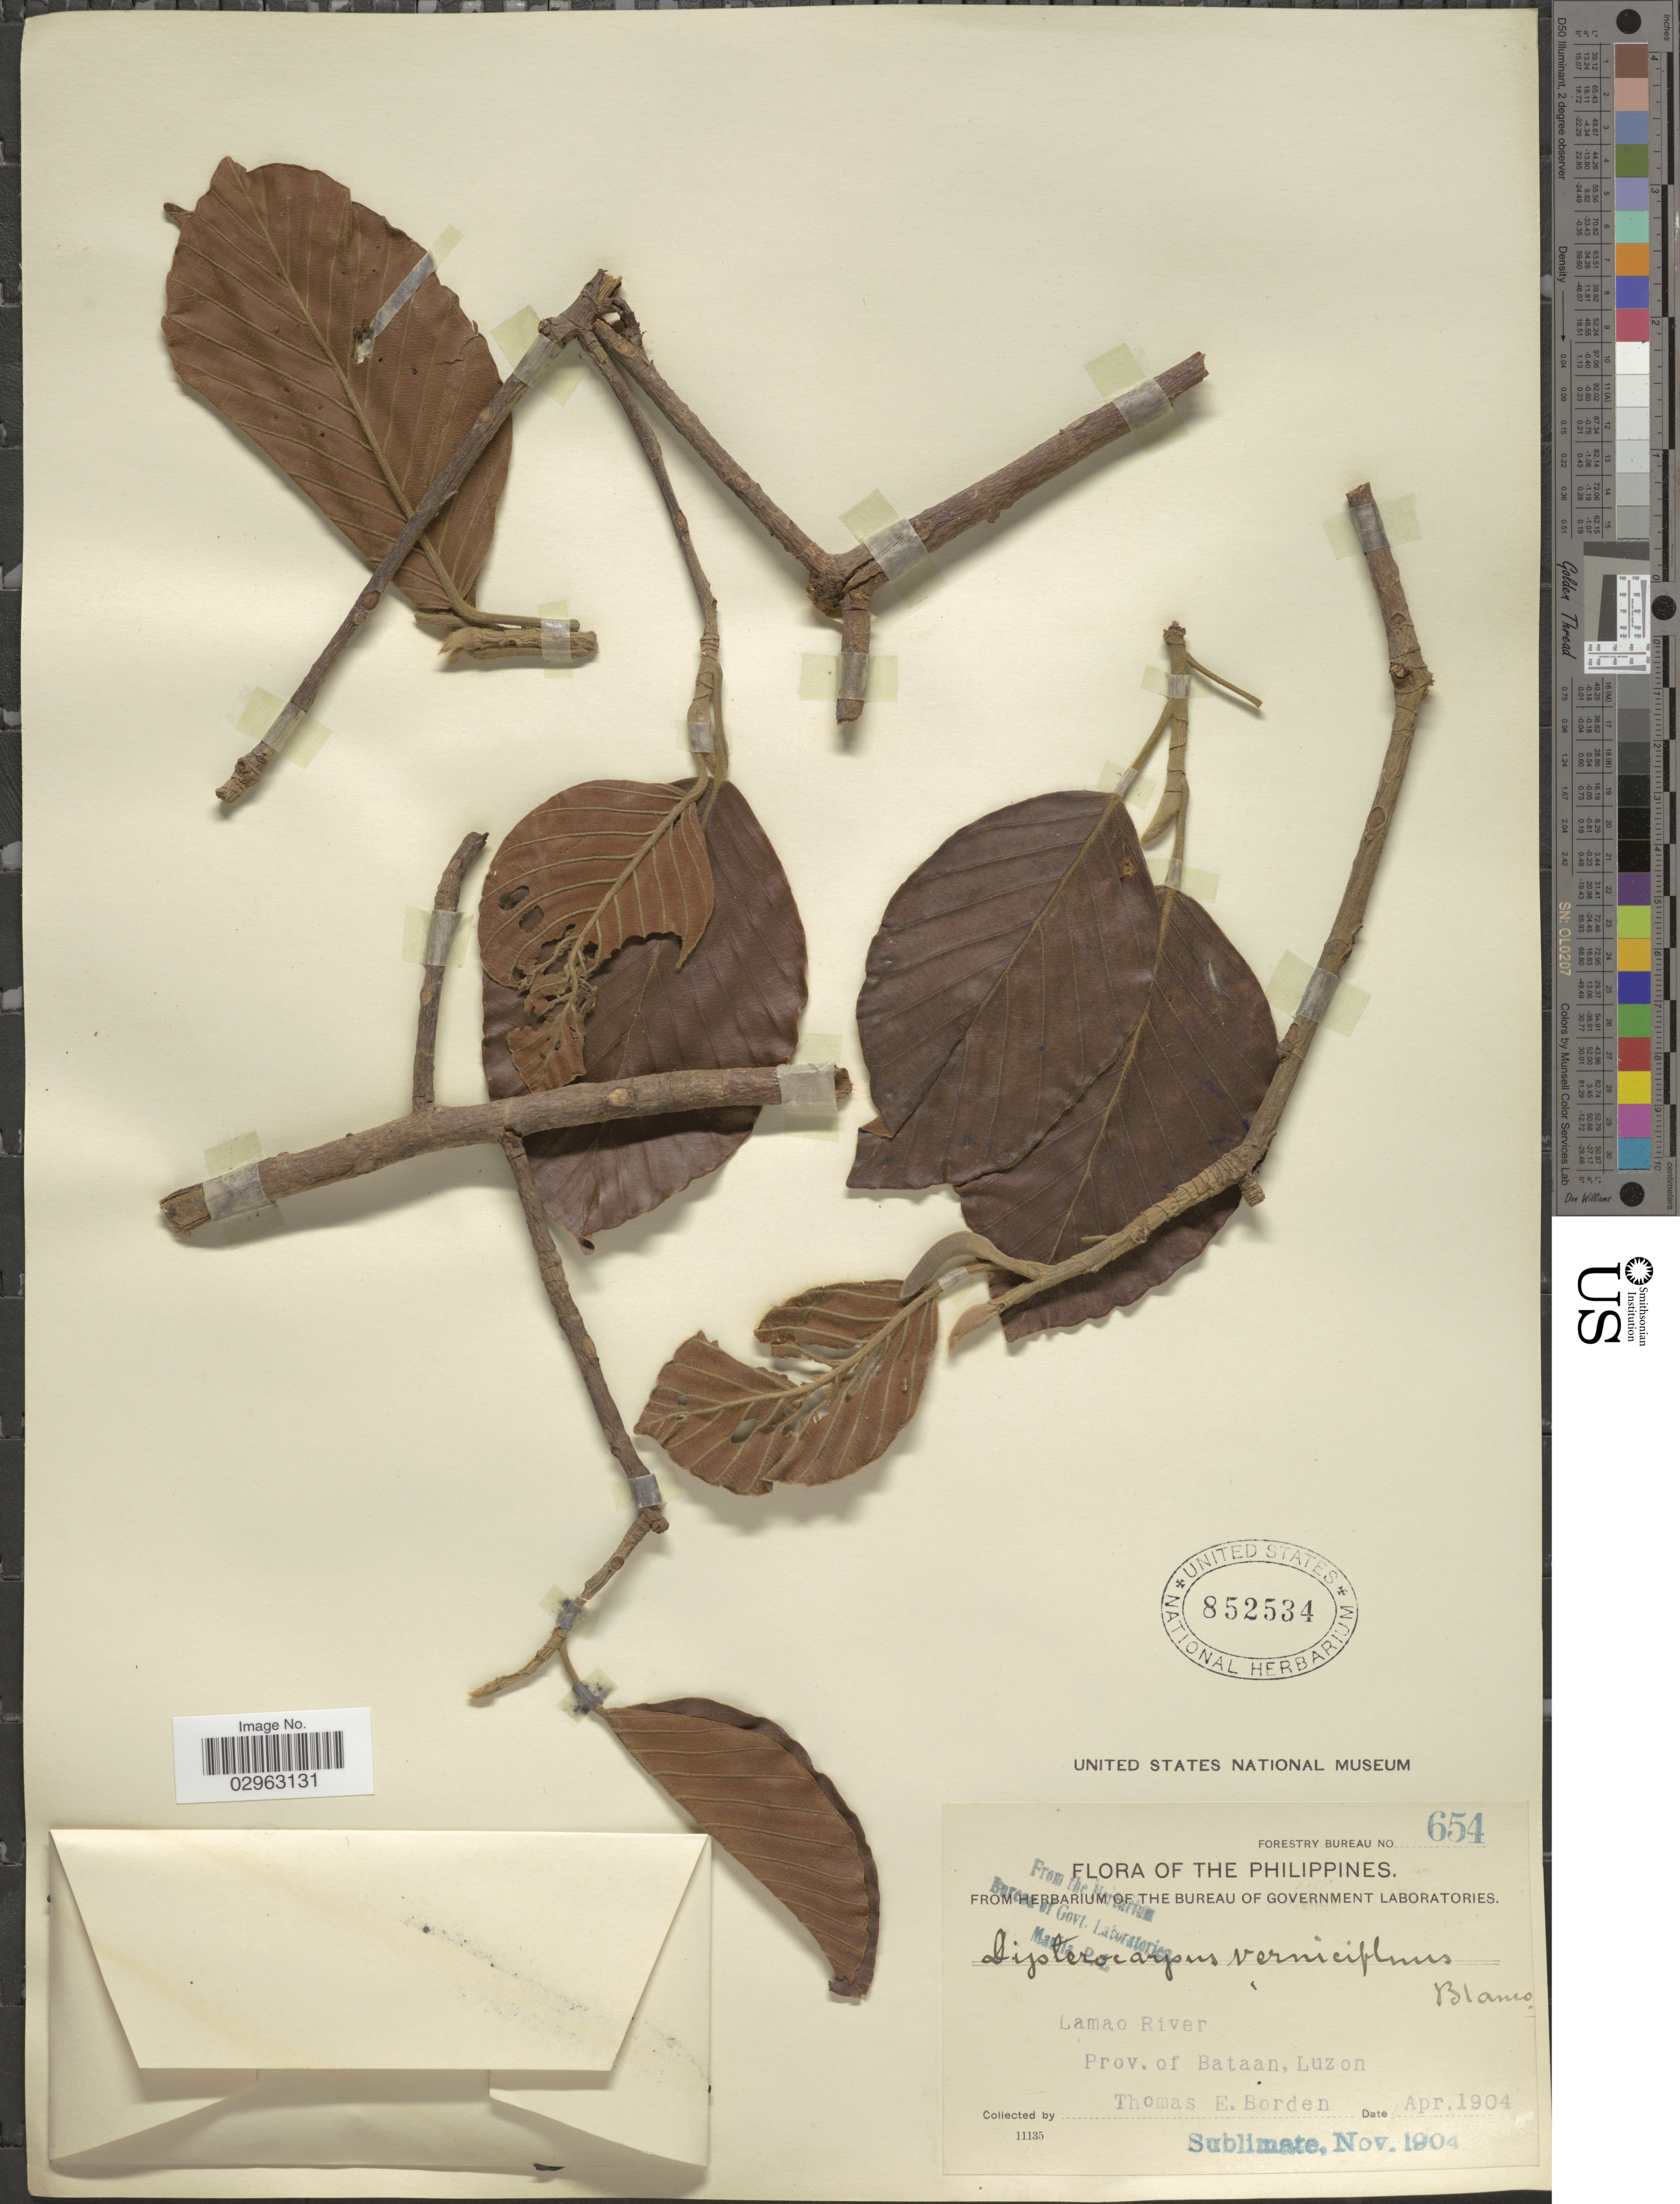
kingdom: Plantae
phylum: Tracheophyta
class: Magnoliopsida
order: Malvales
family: Dipterocarpaceae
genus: Dipterocarpus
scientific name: Dipterocarpus vernicifluus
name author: Blanco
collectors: T. E. Borden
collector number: Forestry Bureau 654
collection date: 1904-04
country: Philippines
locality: Lamao River, Prov. of Bataan, Luzon.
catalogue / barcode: US 852534